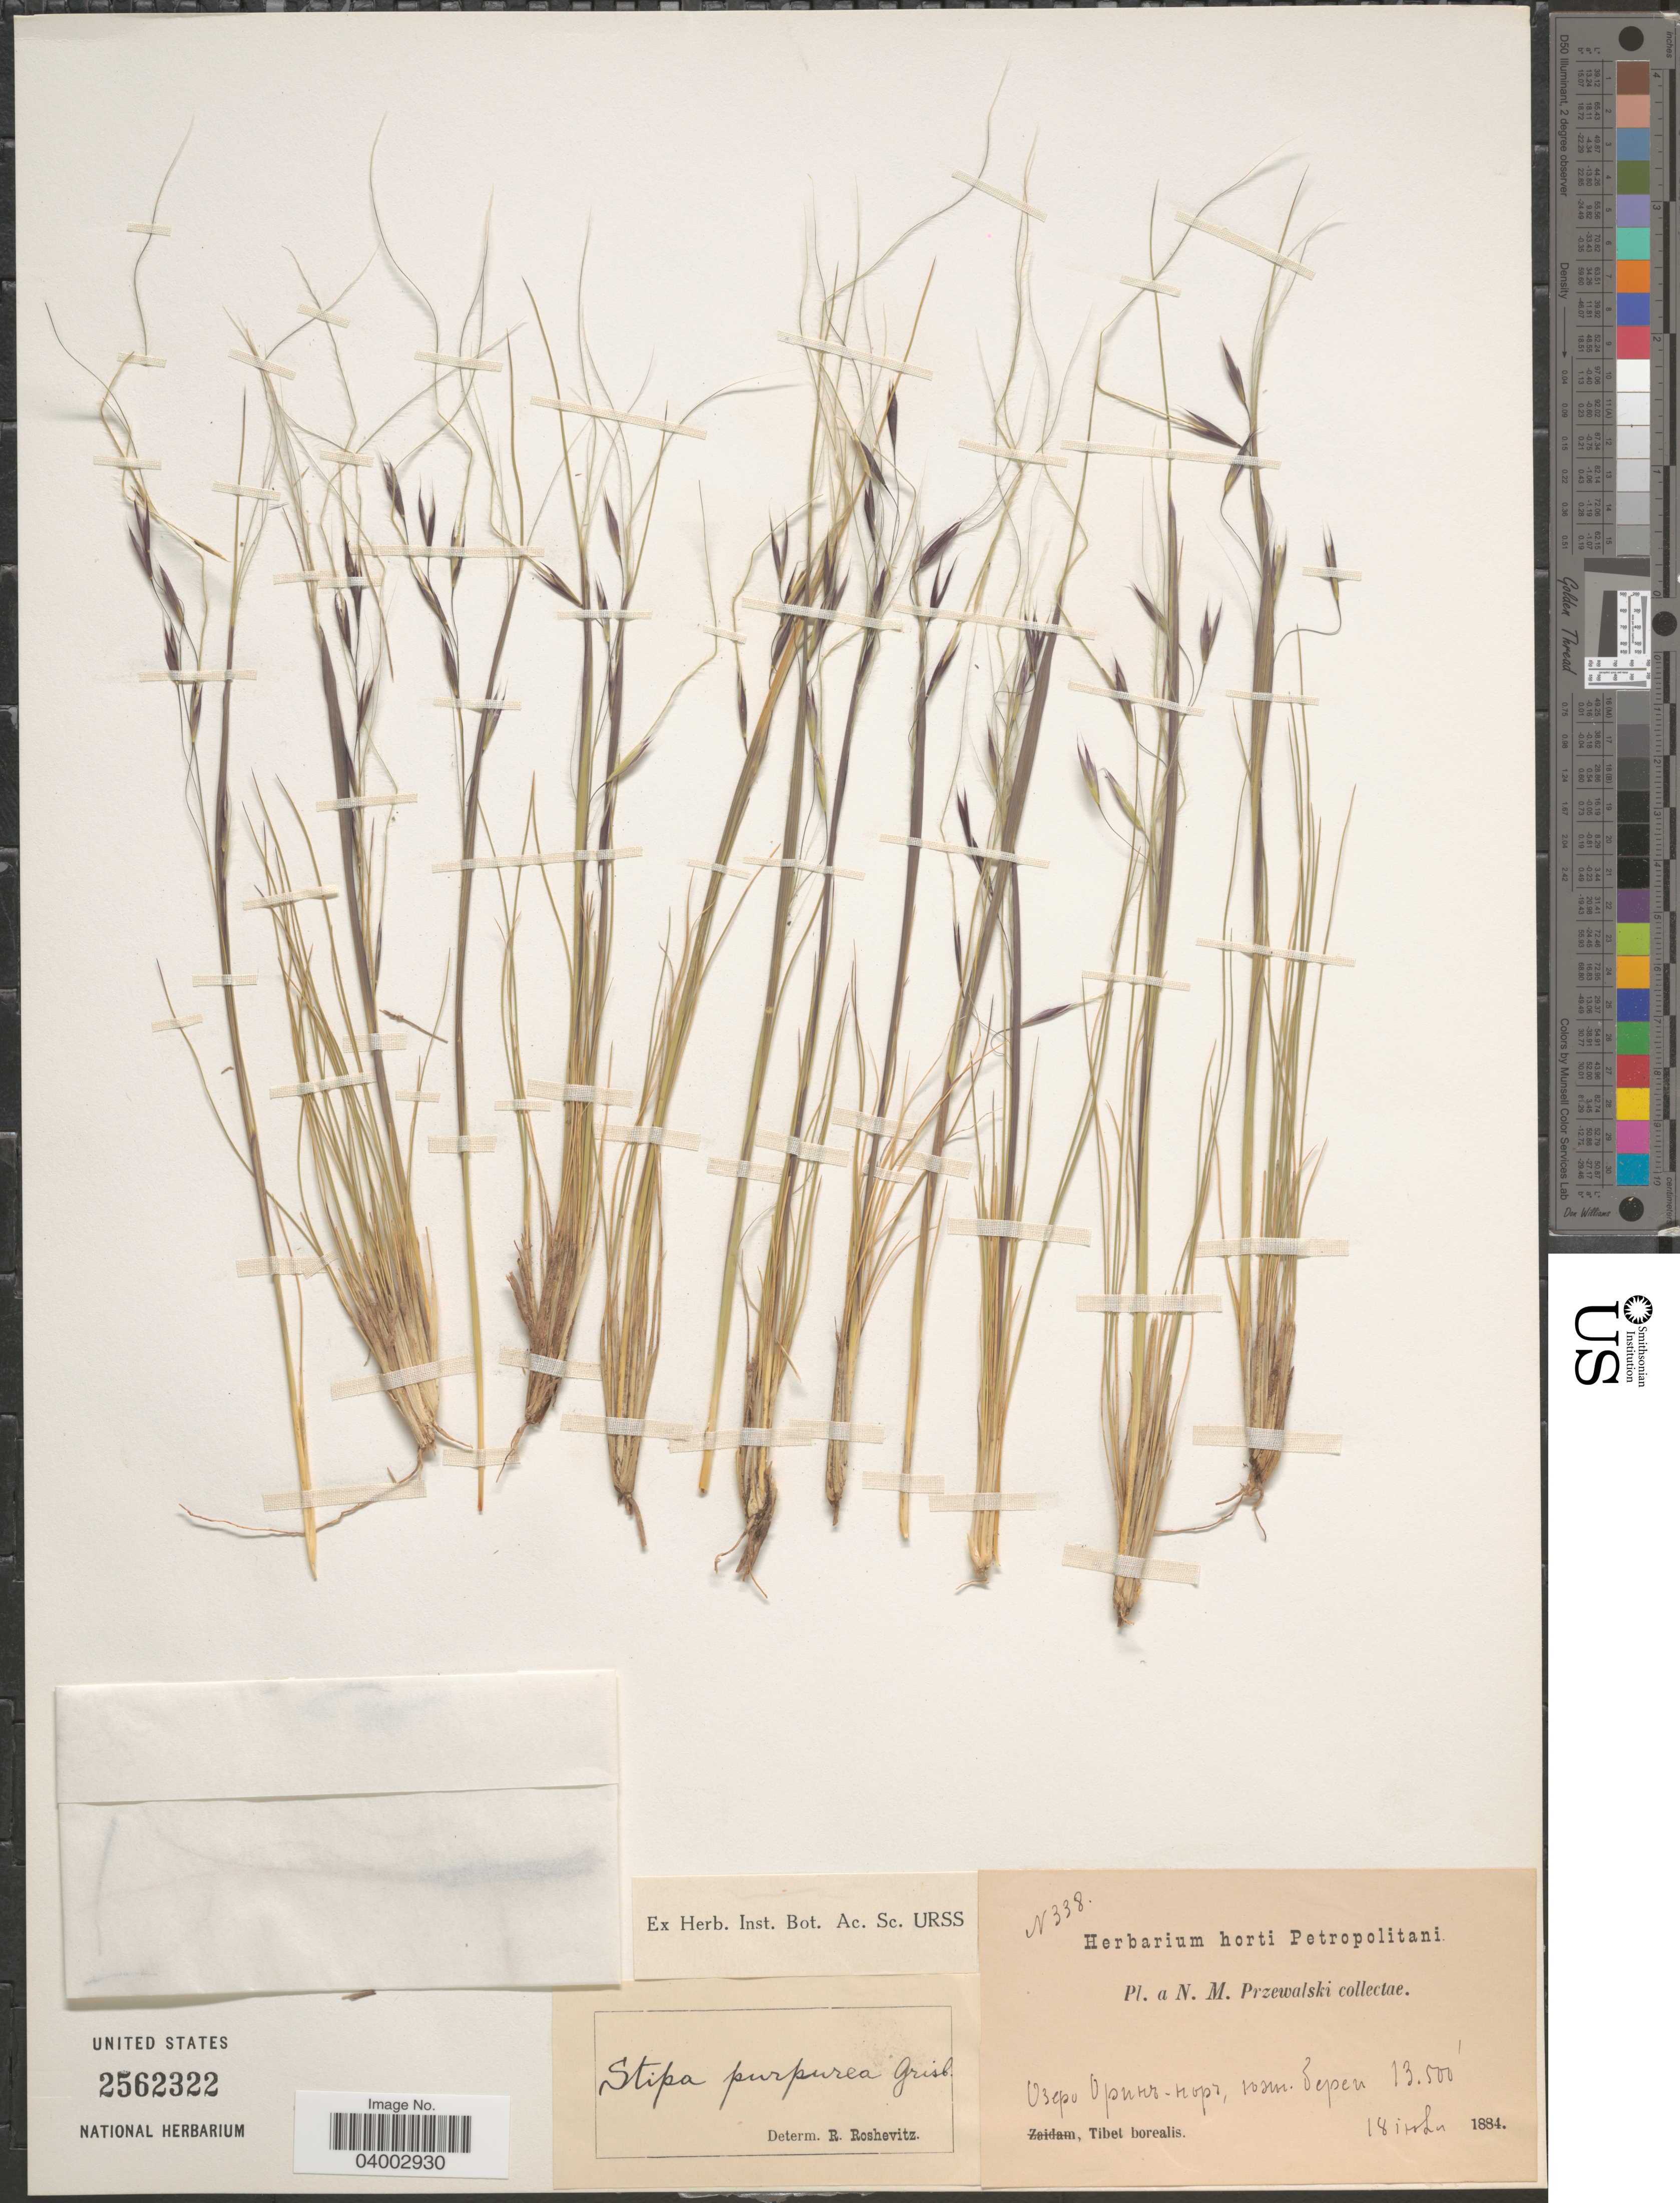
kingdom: Plantae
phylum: Tracheophyta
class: Liliopsida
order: Poales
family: Poaceae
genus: Stipa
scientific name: Stipa purpurea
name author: Griseb.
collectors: N. Przewalski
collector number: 338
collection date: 1884-07-18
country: China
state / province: Qinghai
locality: Tibet borealis. Lake Orin-nor (Ngoring Hu)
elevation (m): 4115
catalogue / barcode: US 2562322